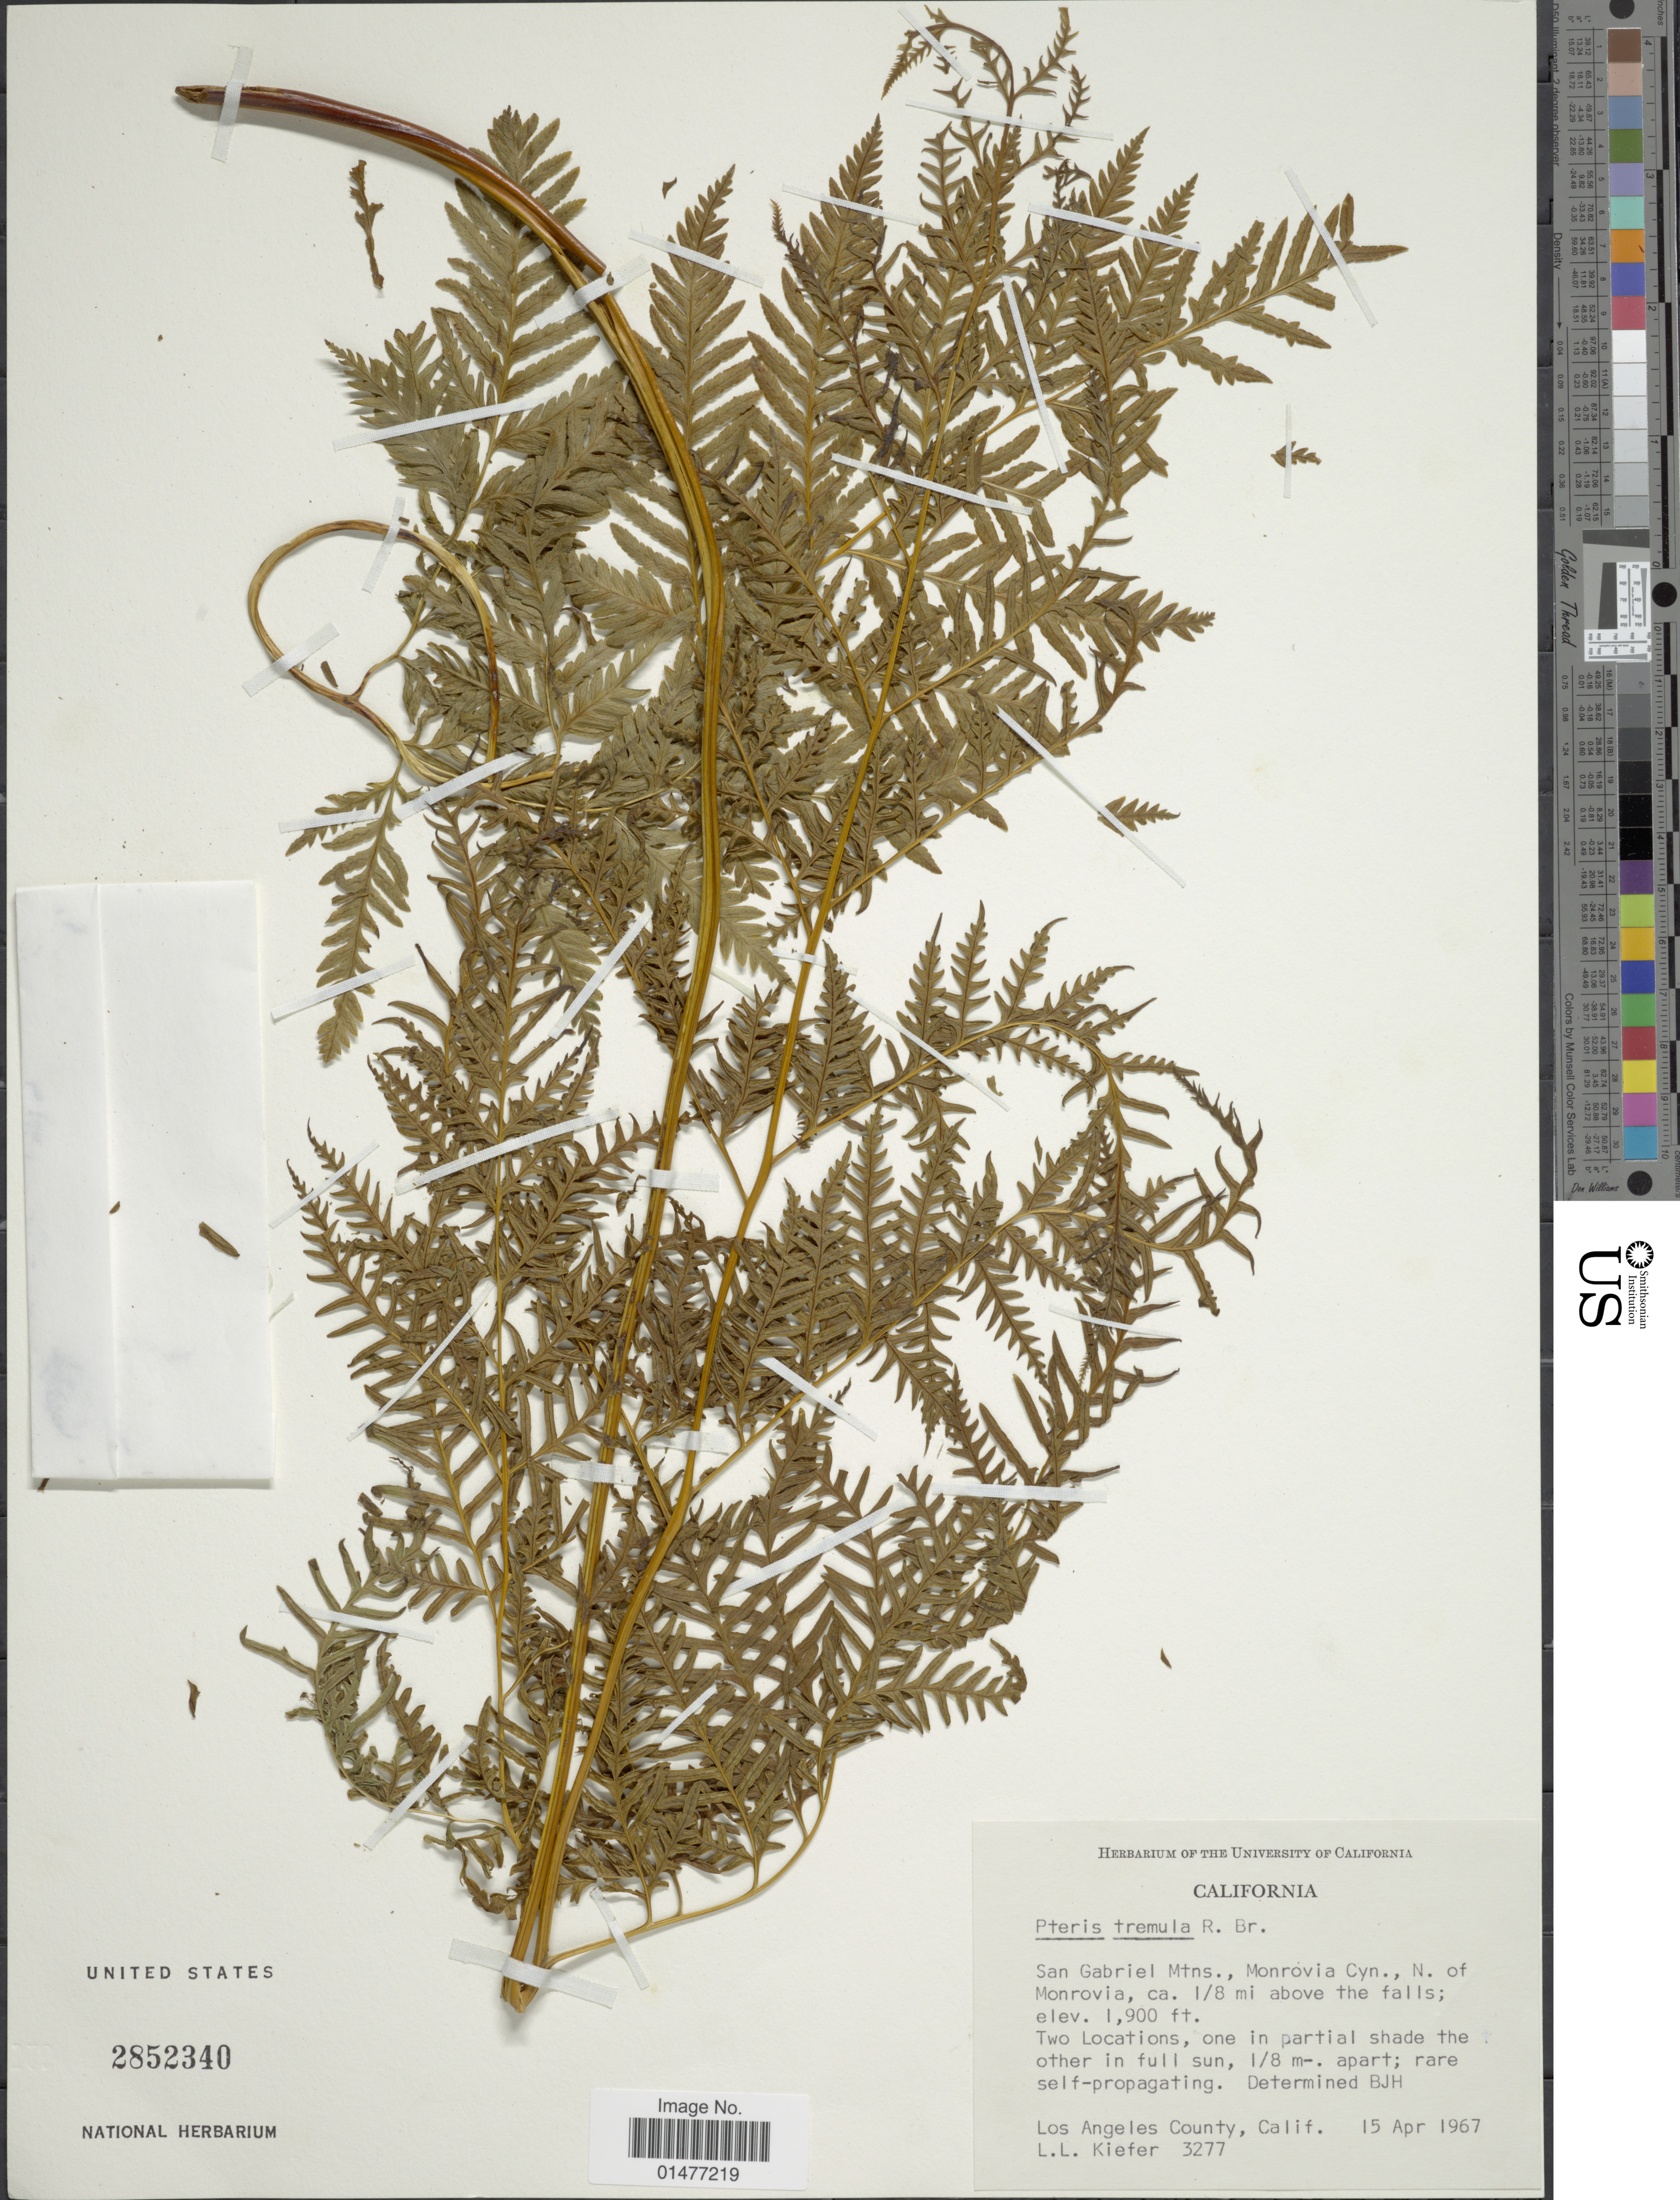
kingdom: Plantae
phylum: Tracheophyta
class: Polypodiopsida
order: Polypodiales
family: Pteridaceae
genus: Pteris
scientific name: Pteris tremula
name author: R. Br.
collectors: L. Kiefer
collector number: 3277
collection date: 1967-04-15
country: United States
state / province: California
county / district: Los Angeles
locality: San Gabriel Mtns., Monrovia Cyn. , N. of Monrovia, ca. 1/8 mi above the falls; Two locations, one in partial shade the other in full sum, 1/8 m apart; rare self -propagating, Los Angeles County, Calif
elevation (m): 579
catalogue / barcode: US 2852340